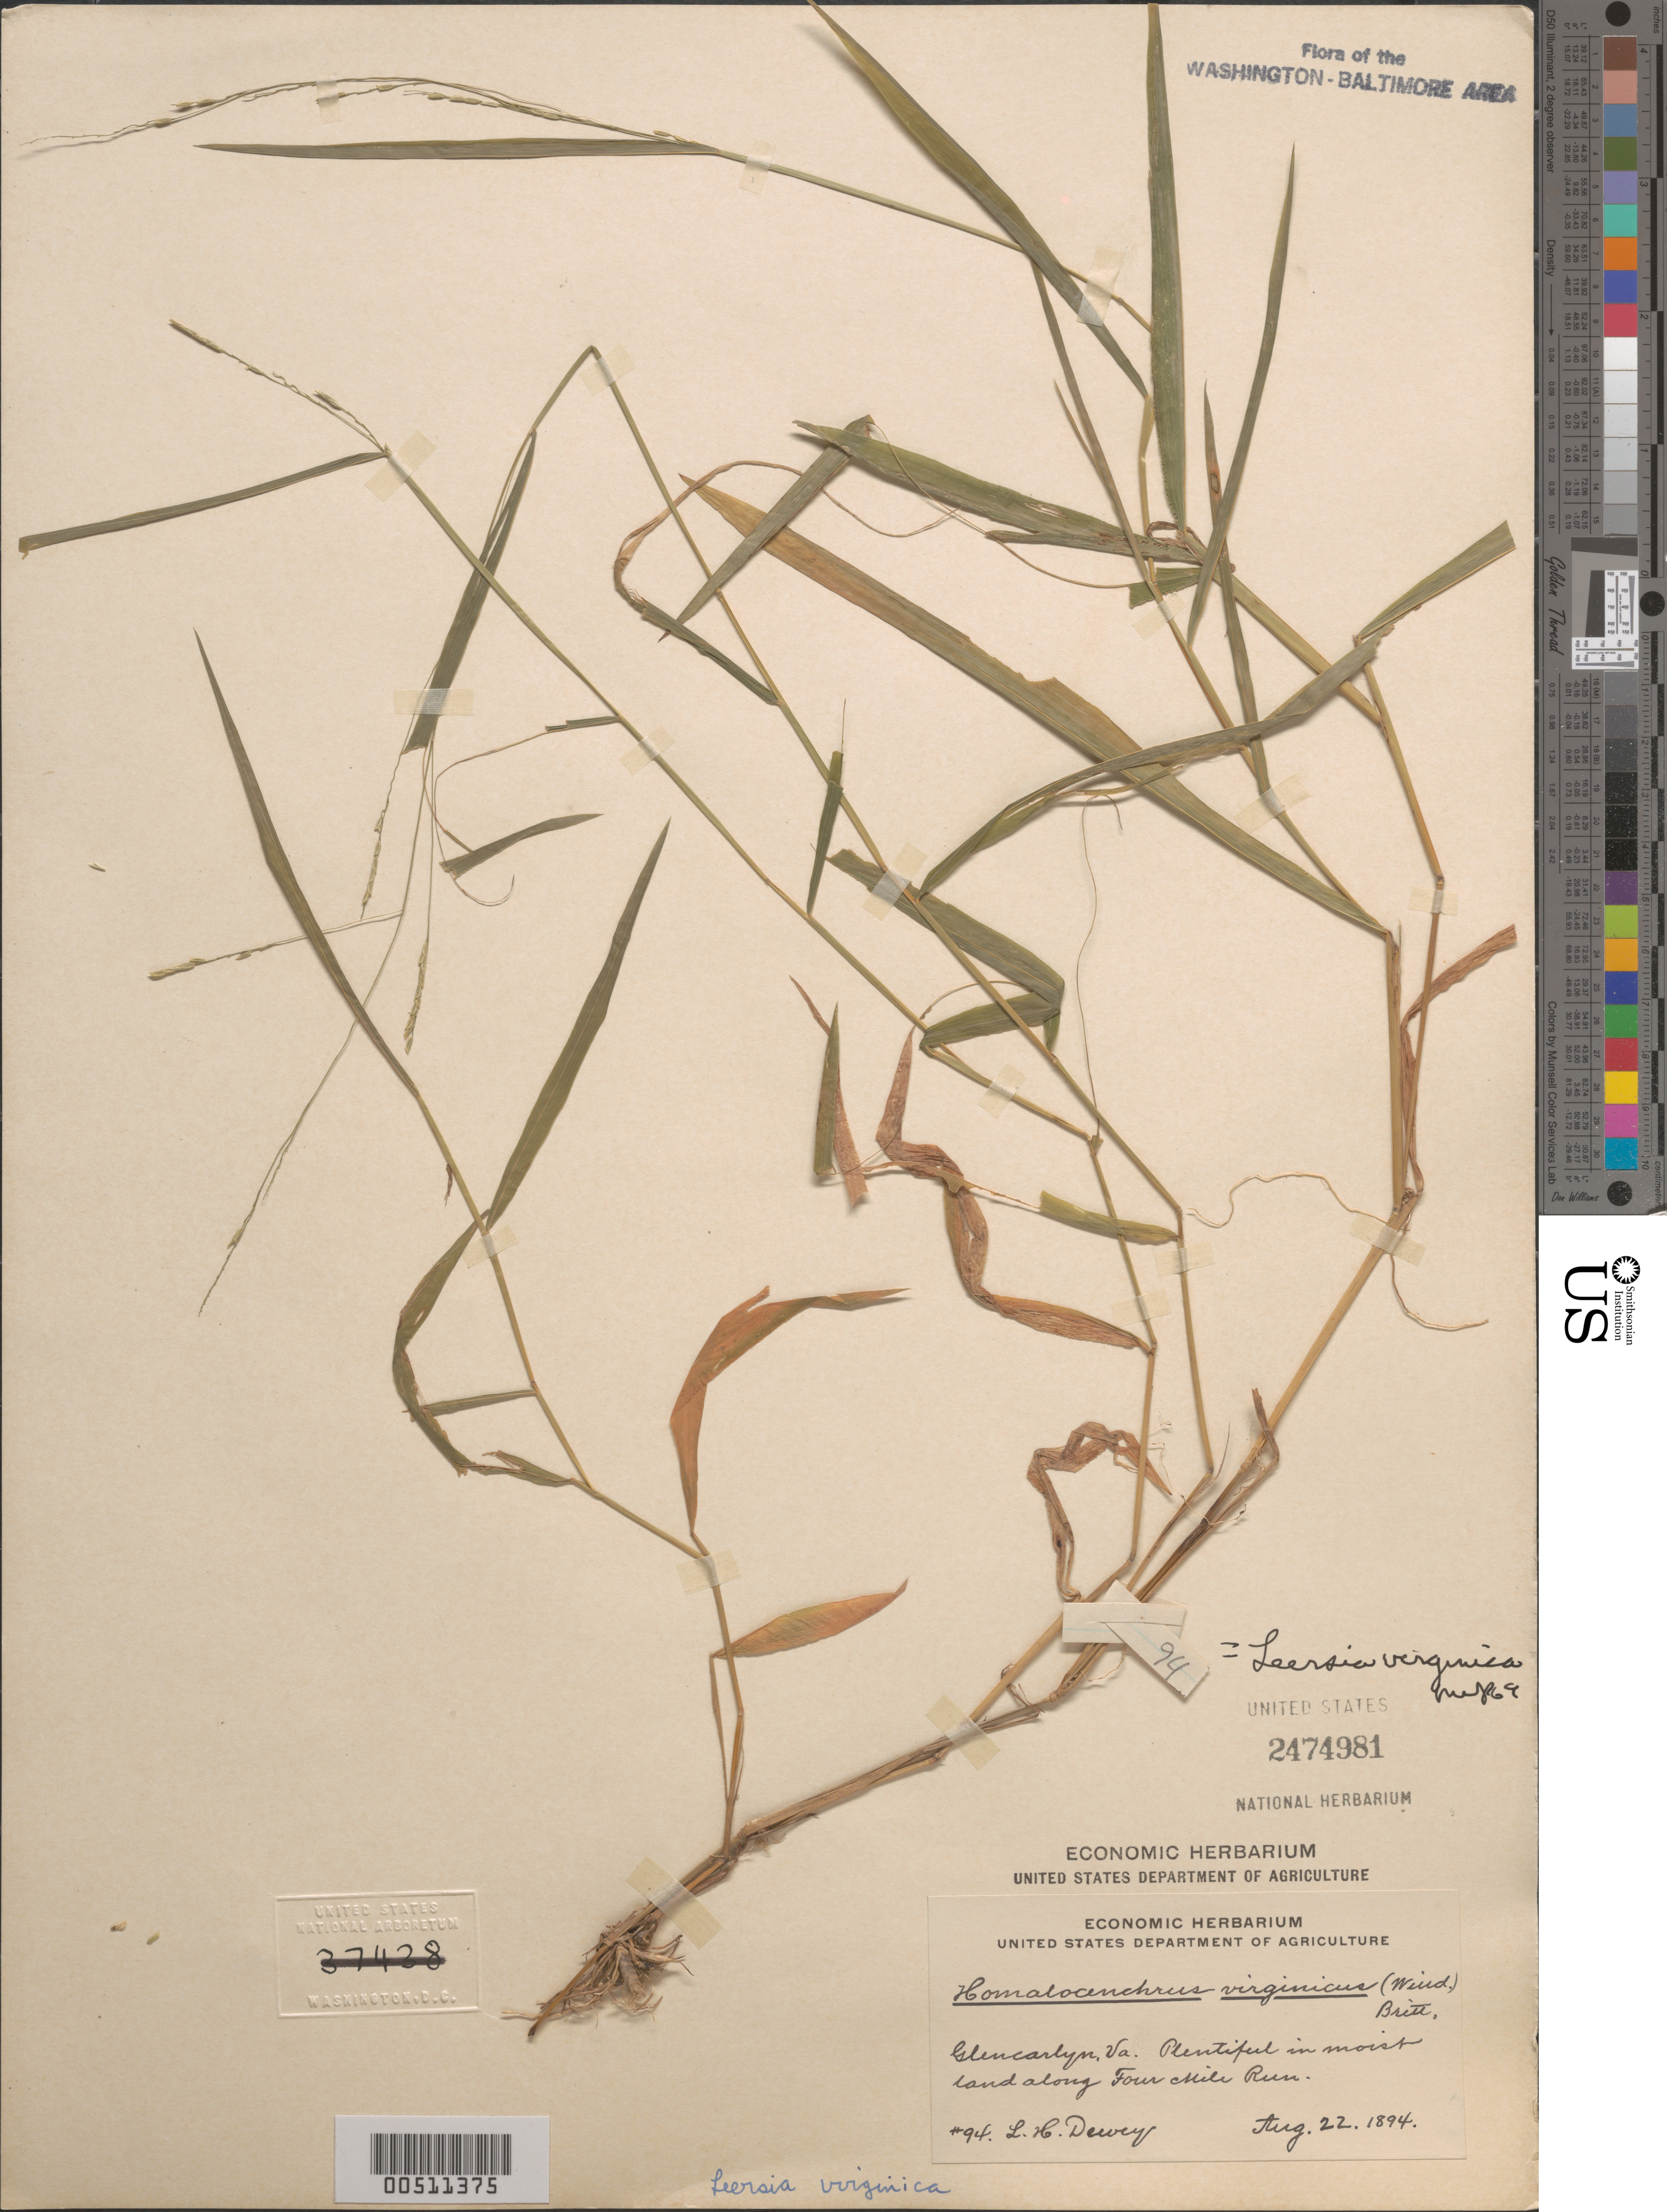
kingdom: Plantae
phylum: Tracheophyta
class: Liliopsida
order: Poales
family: Poaceae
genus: Leersia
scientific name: Leersia virginica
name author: Willd.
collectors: L. H. Dewey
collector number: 94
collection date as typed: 22 Aug 1894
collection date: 1894-08-22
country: United States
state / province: Virginia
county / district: Fairfax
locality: Four Mile Run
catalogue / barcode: US 2474981